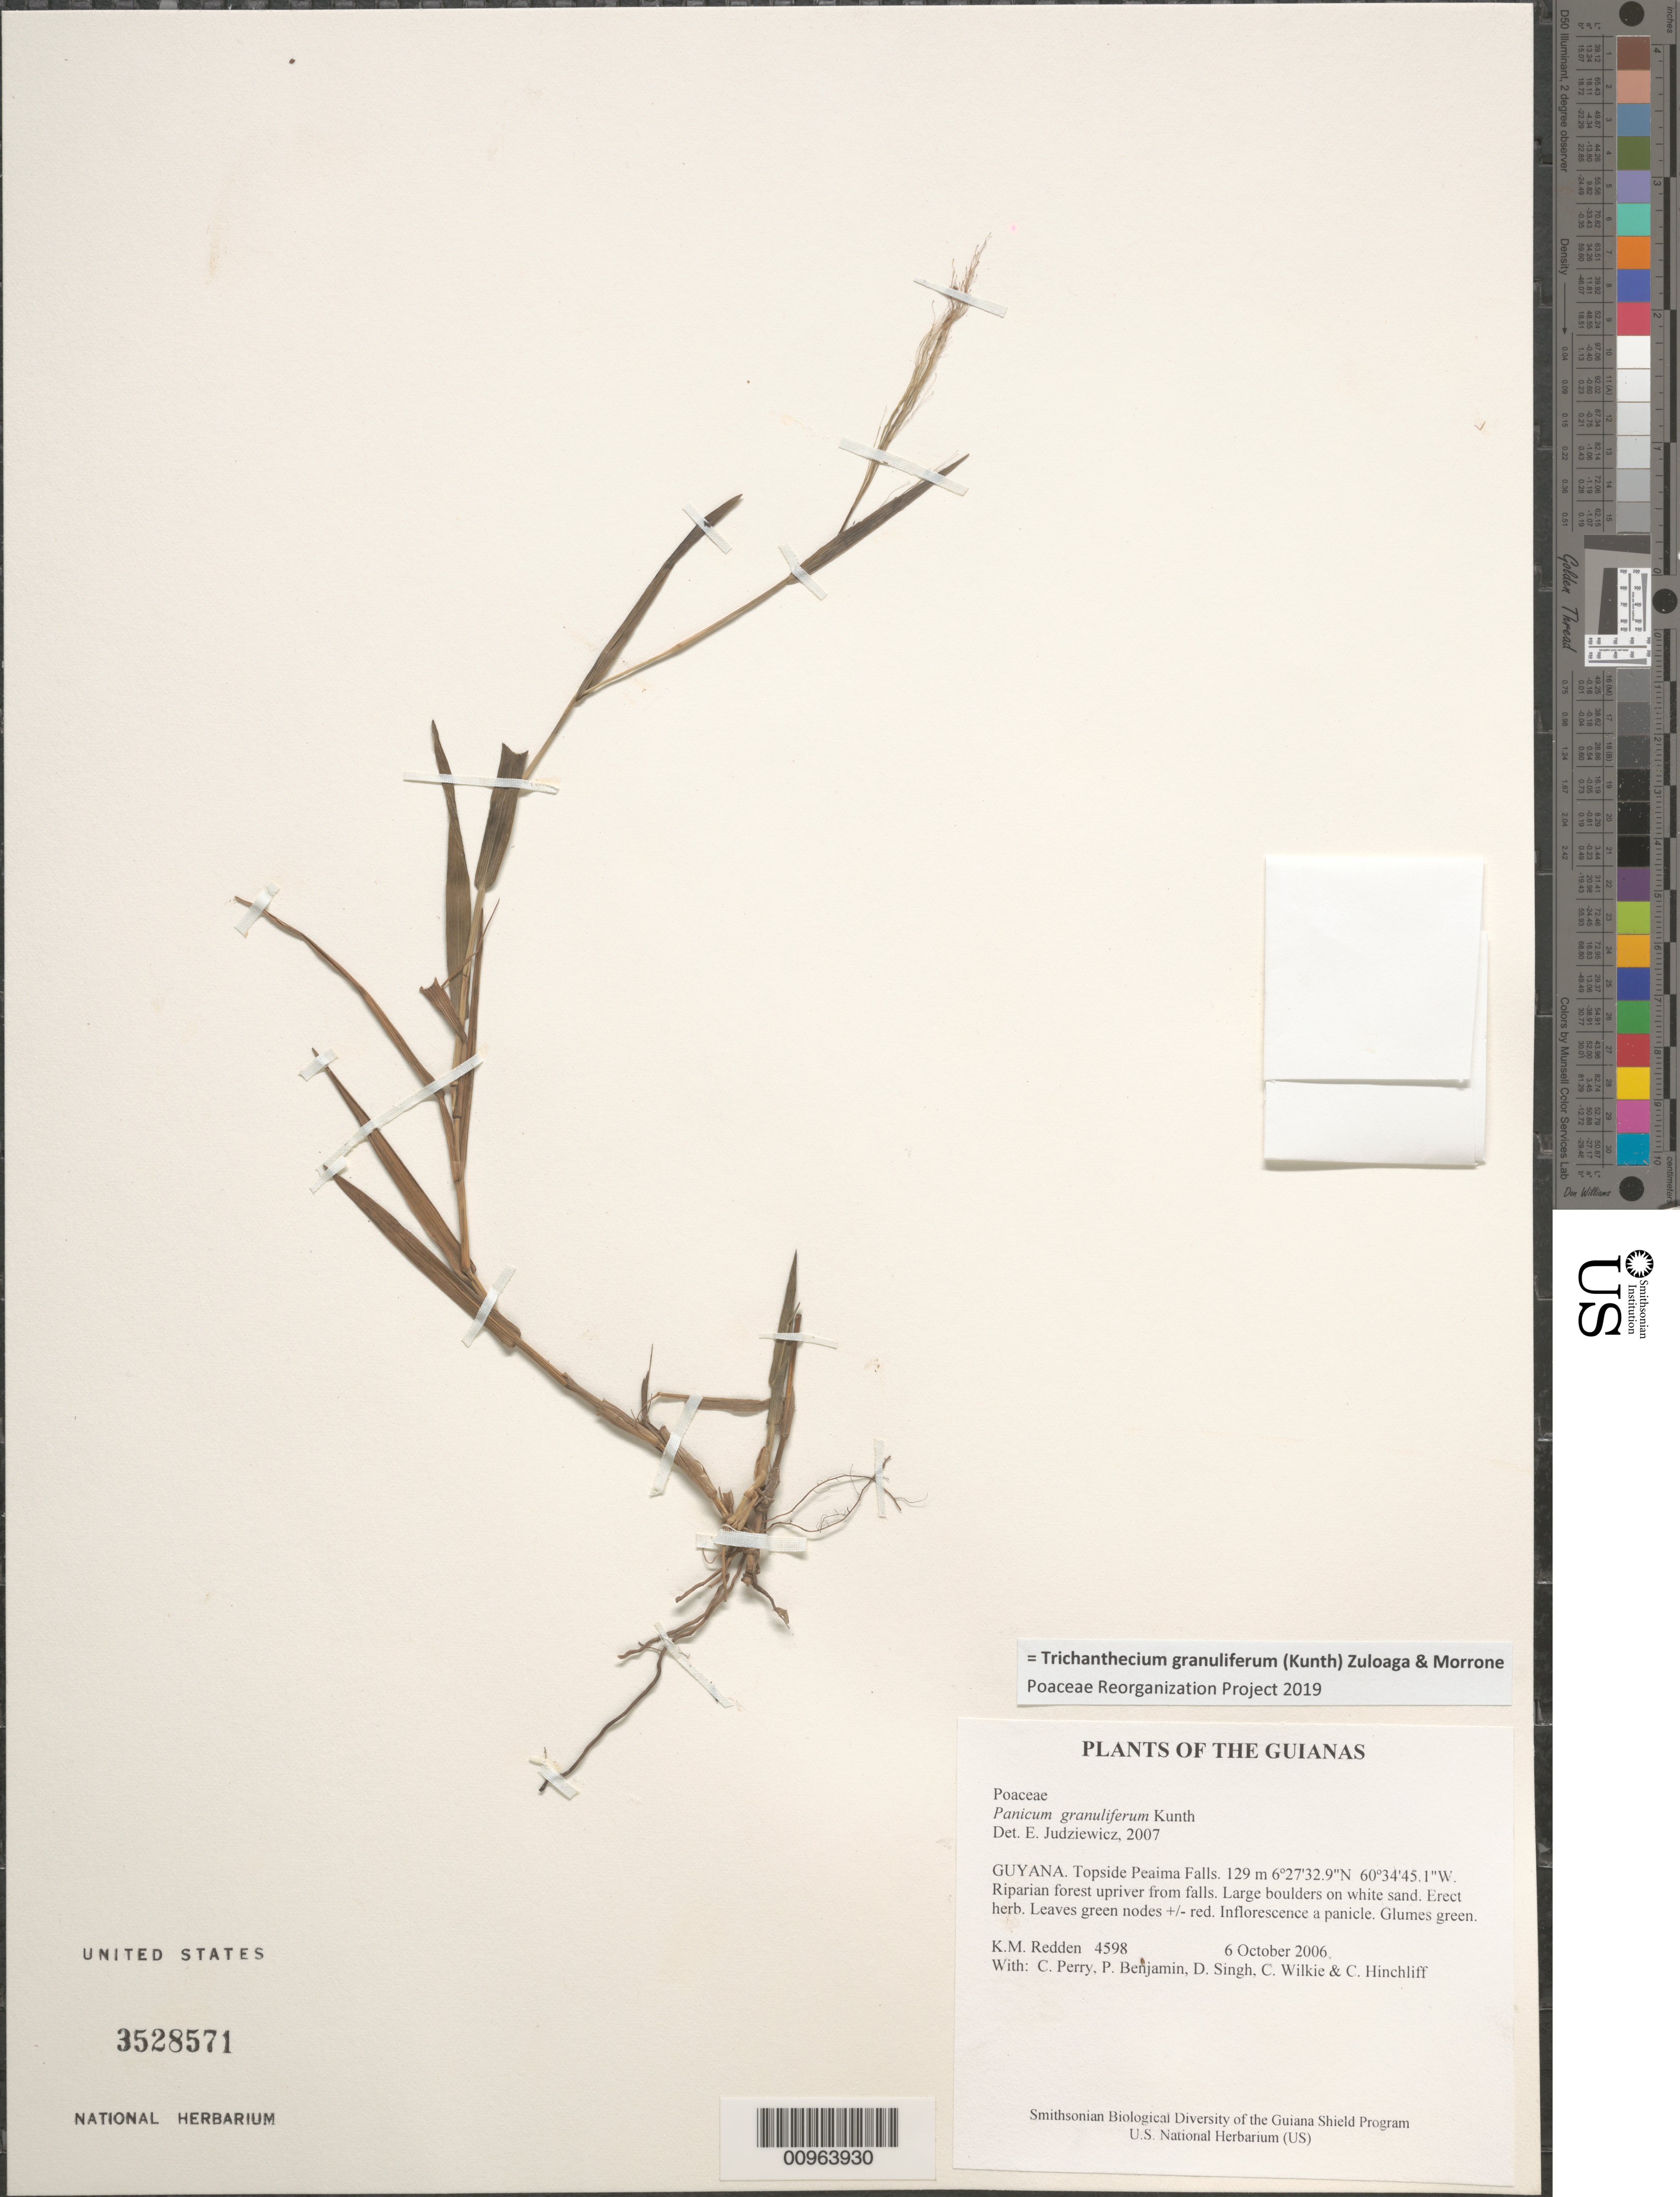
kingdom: Plantae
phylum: Tracheophyta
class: Liliopsida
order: Poales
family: Poaceae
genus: Trichanthecium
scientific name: Trichanthecium granuliferum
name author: (Kunth) Zuloaga & Morrone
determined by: Poaceae Reorganization Project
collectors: K. M. Redden, C. Perry, P. Benjamin, D. Singh, C. Wilkie & C. E. Hinchliff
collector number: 4598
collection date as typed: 6 October 2006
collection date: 2006-10-06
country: Guyana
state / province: Cuyuni-Mazaruni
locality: Topside Peaima Falls.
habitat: Riparian forest upriver from falls. Large boulders on white sand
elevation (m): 129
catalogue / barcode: US 3528571